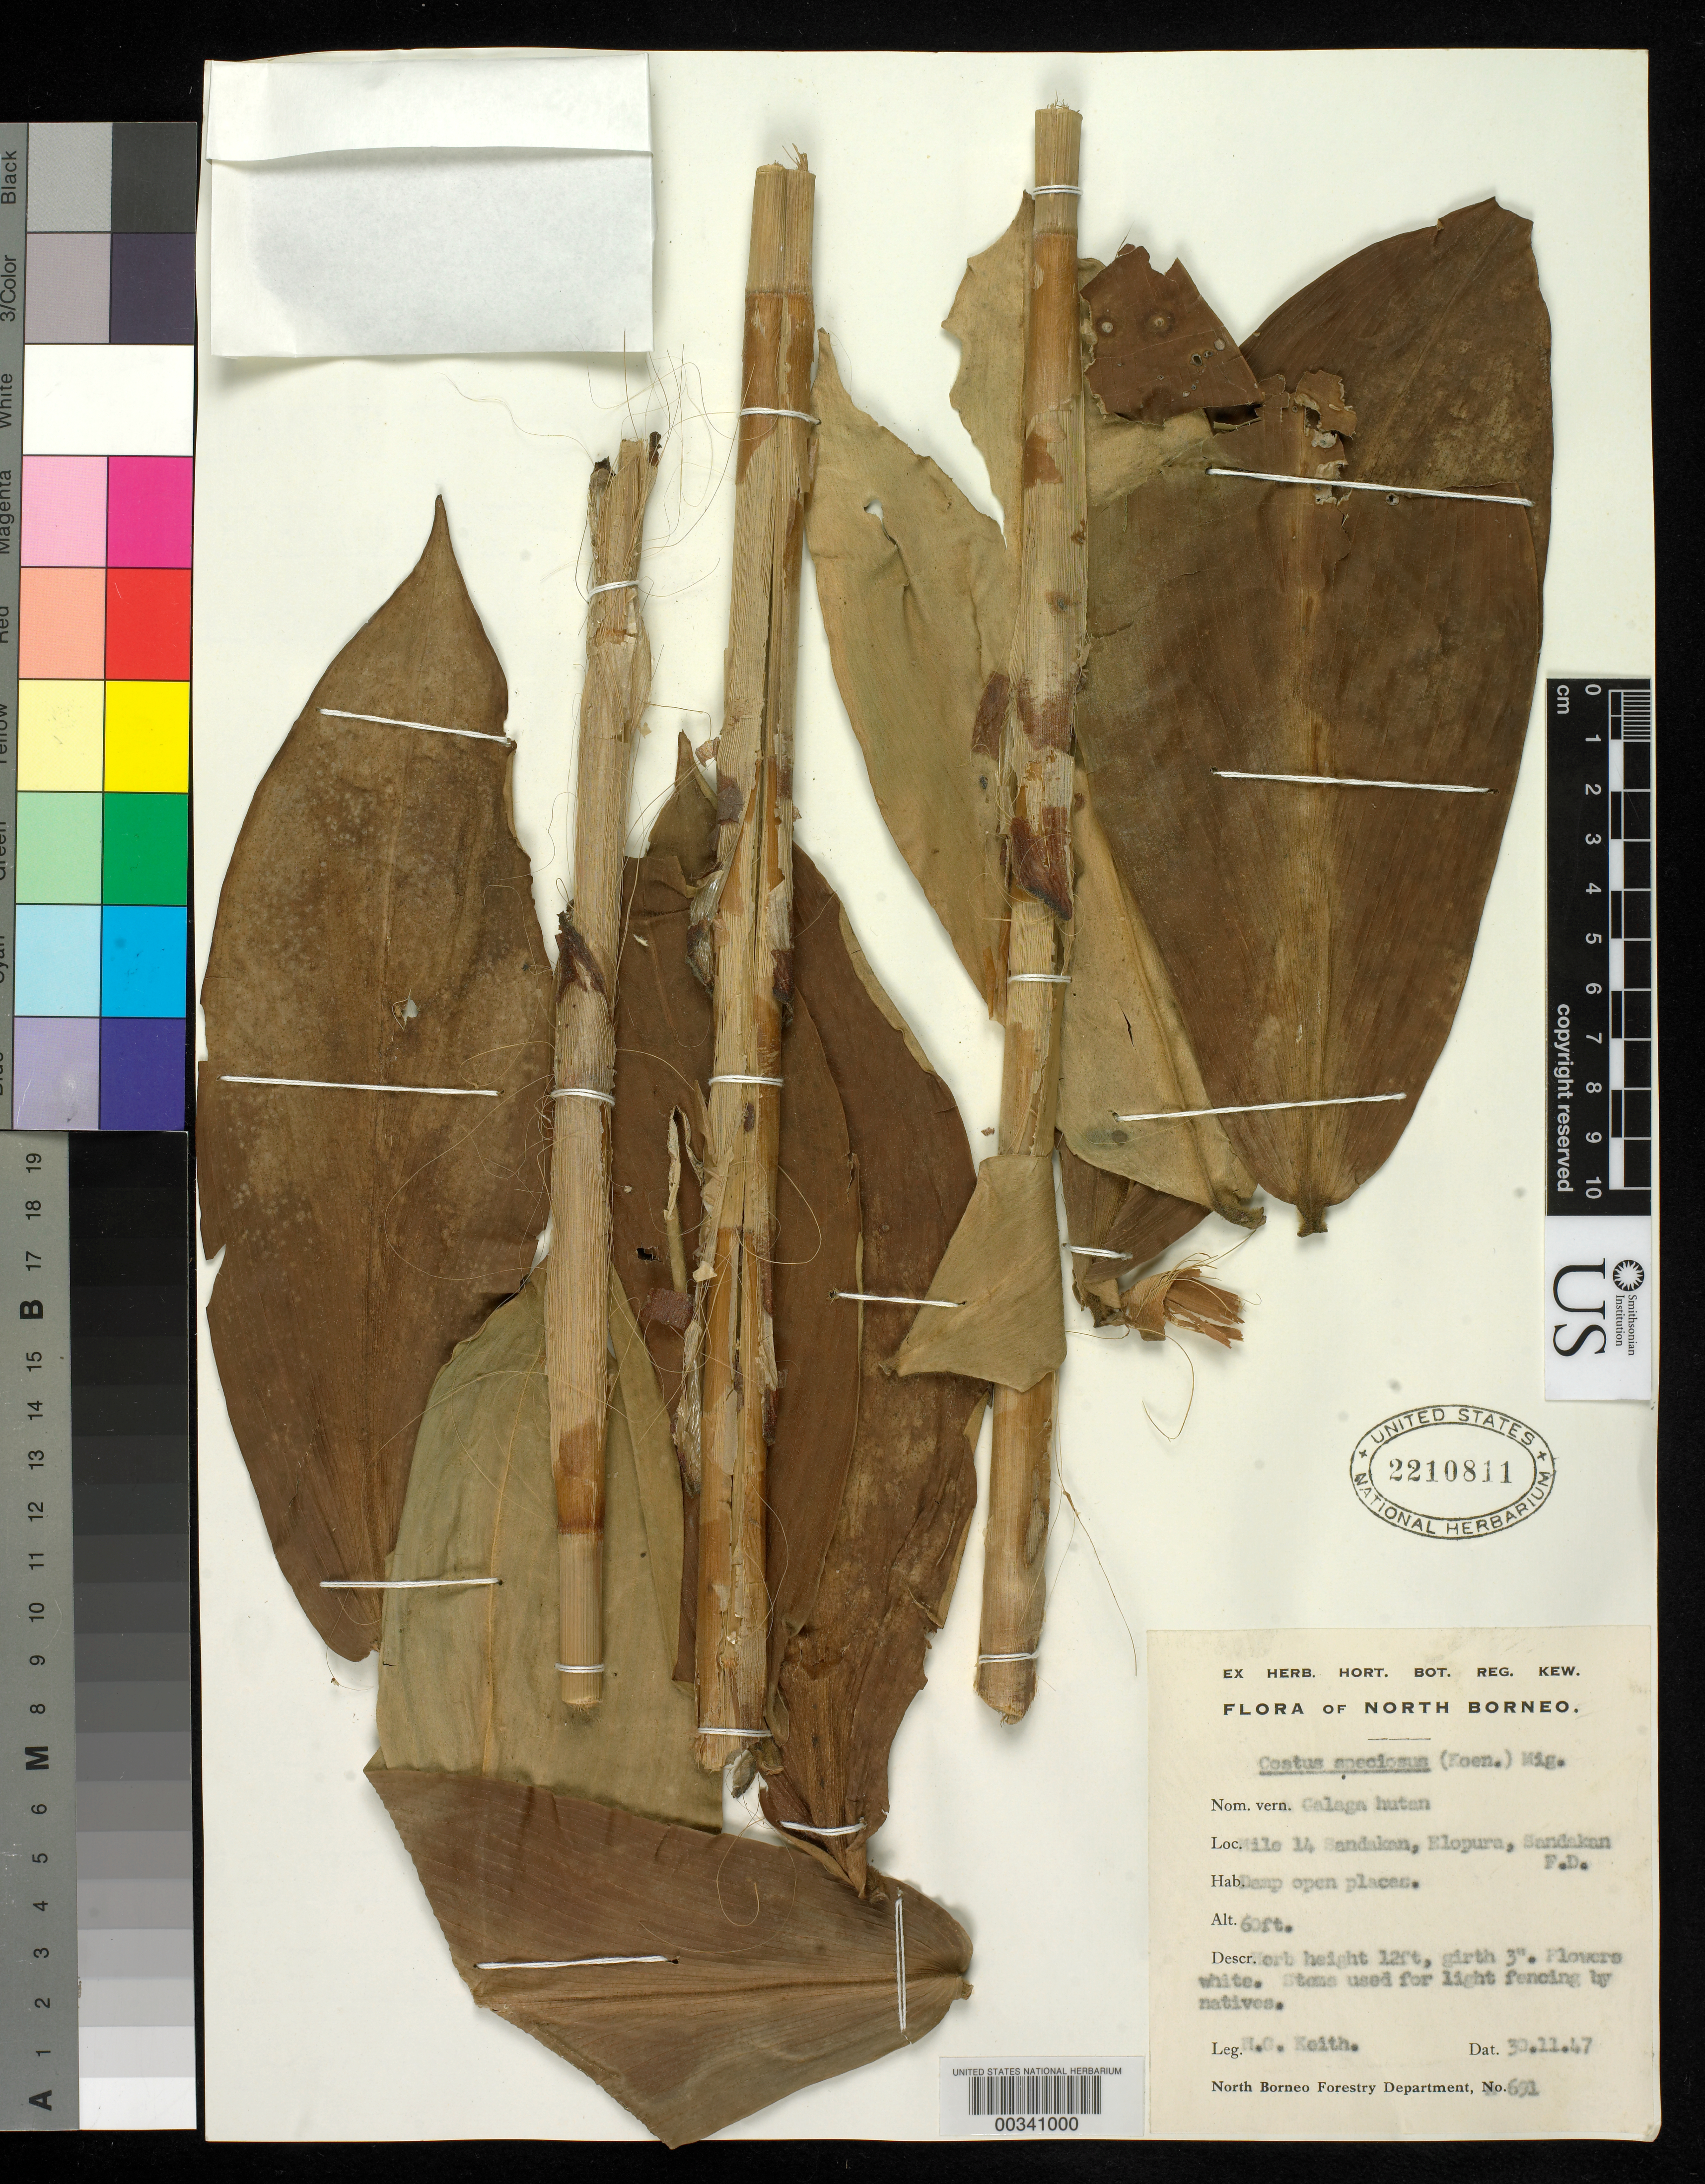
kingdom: Plantae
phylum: Tracheophyta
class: Liliopsida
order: Zingiberales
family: Costaceae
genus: Hellenia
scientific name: Hellenia speciosa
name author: (J. Koenig) S.R. Dutta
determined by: Wagner, W. L., (BOT), Smithsonian Institution - National Museum of Natural History (UNITED STATES)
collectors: H. Keith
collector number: Nbfd A691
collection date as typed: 30 Nov 1947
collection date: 1947-11-30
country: Malaysia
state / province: Sabah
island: Borneo I.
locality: North Borneo, mile 14 Sandakan, Elopura, Sandakan f.d.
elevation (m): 18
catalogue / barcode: US 2210811